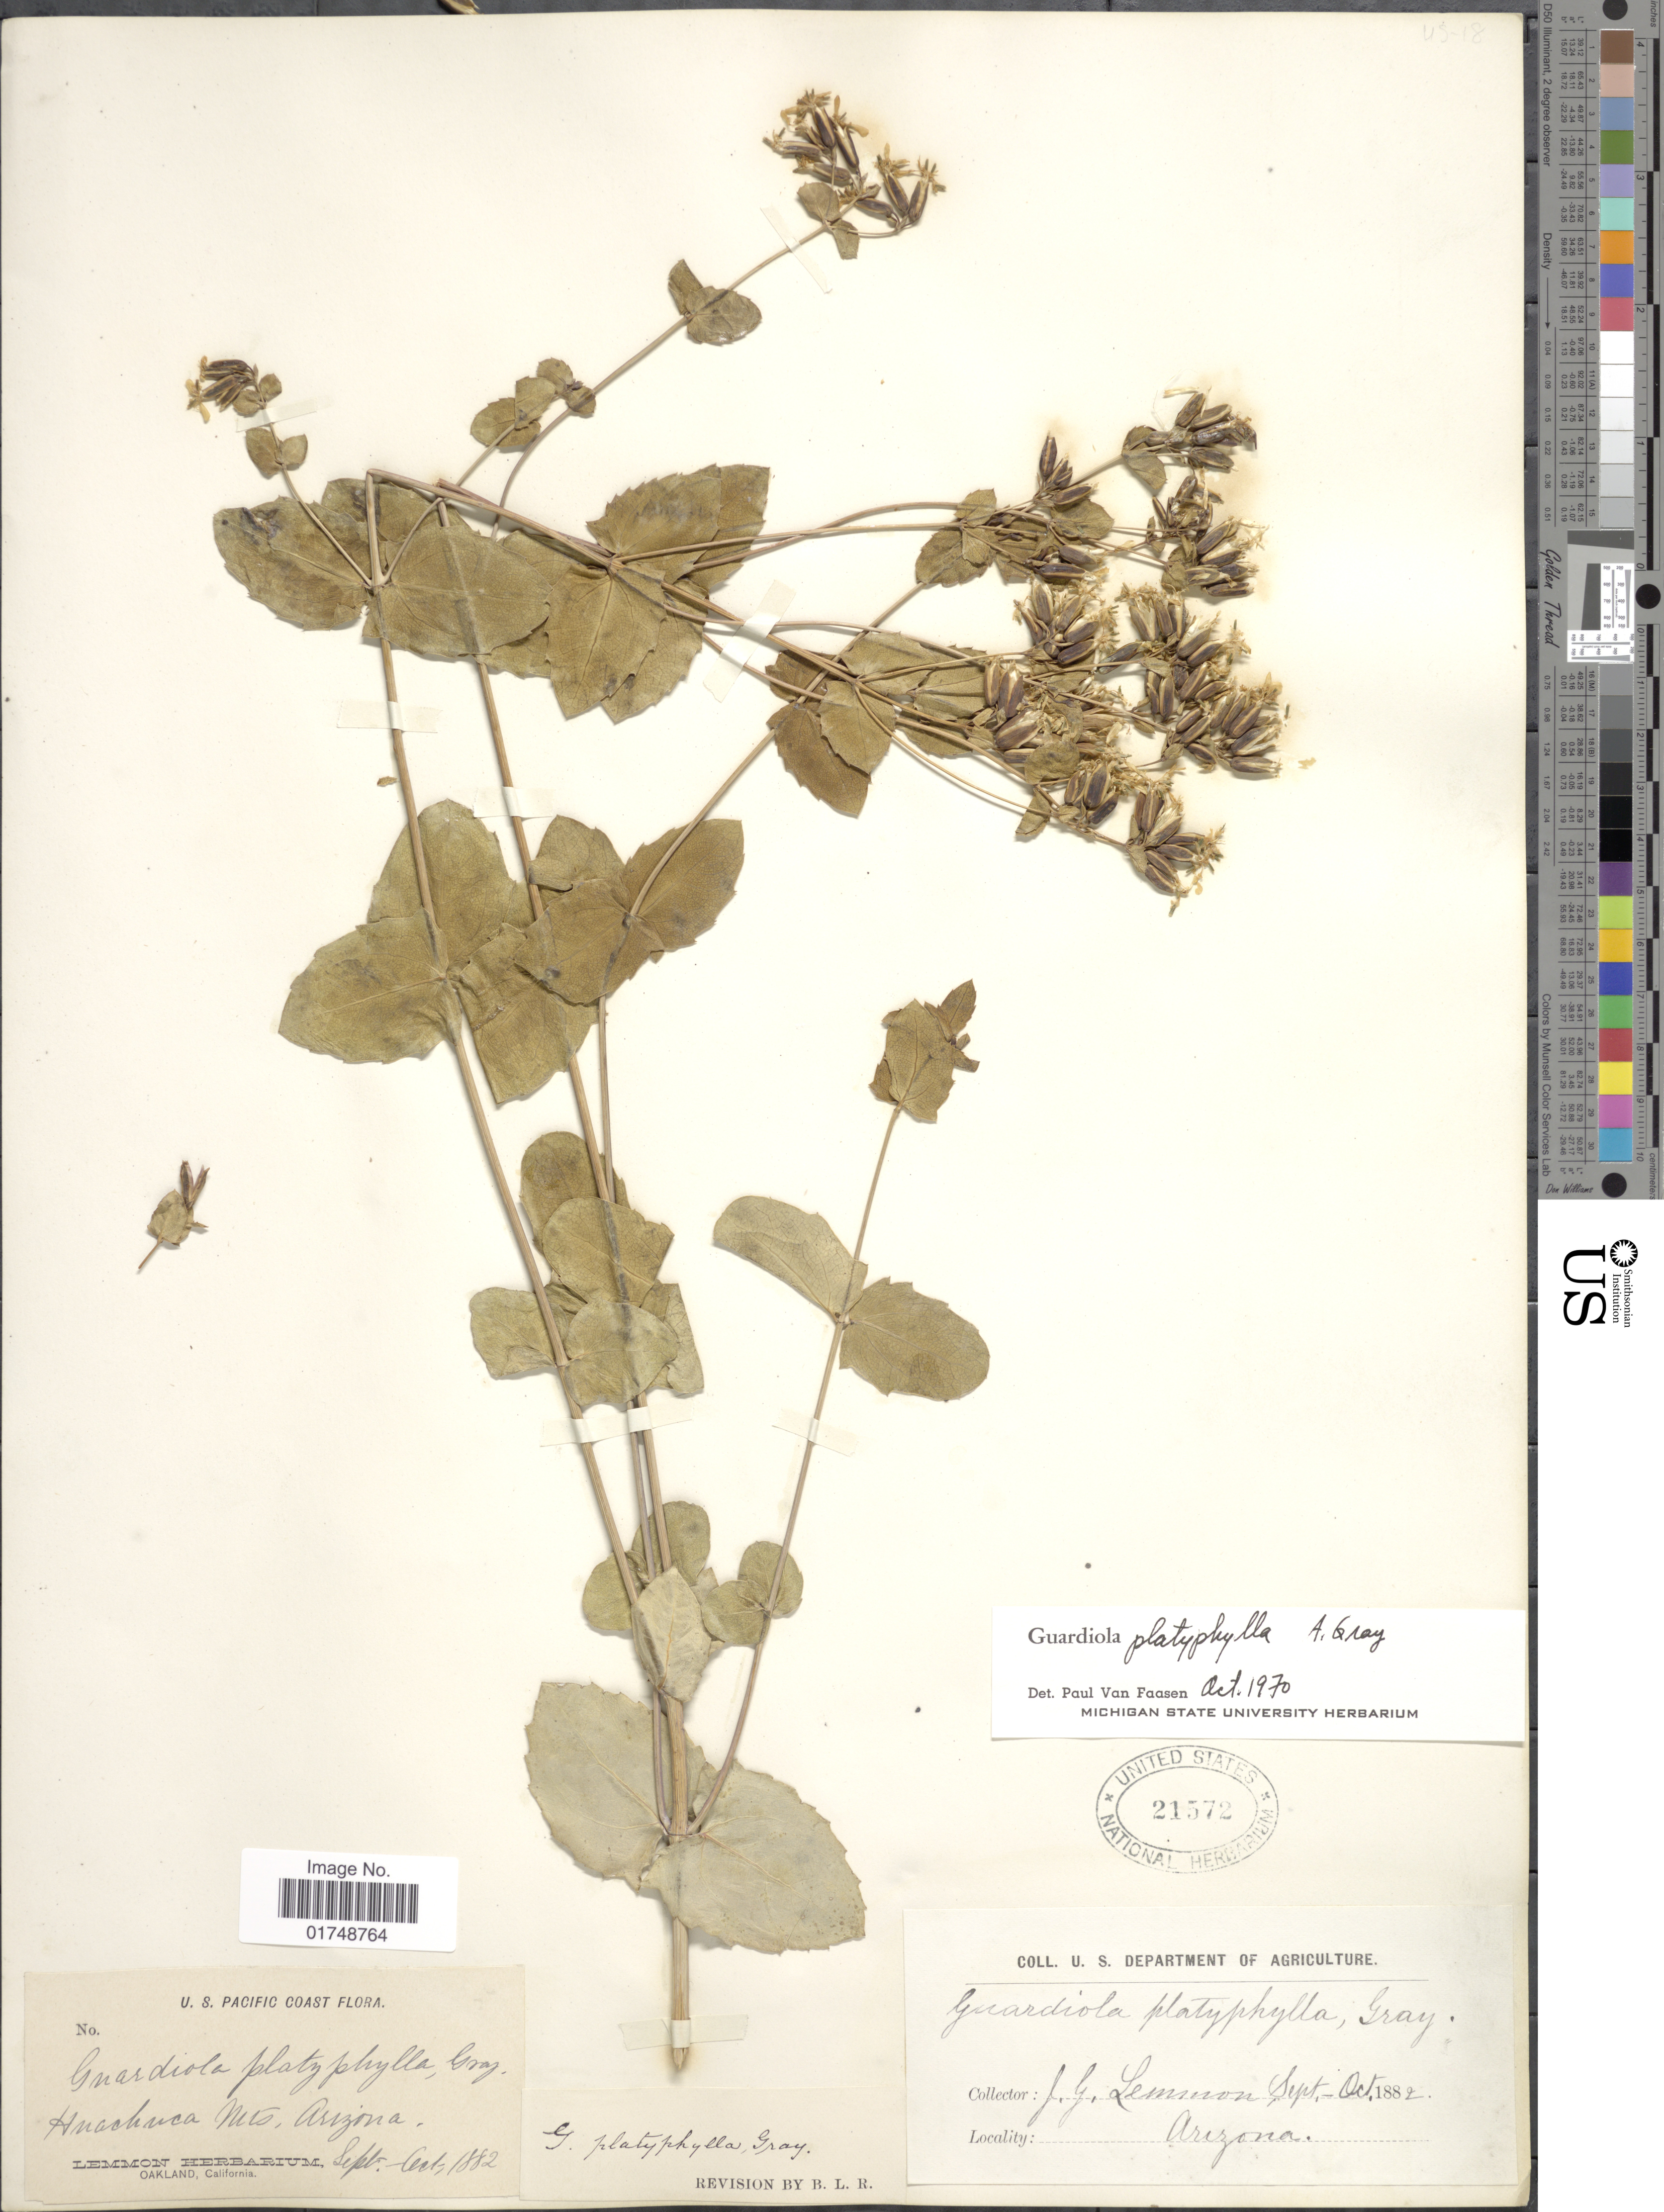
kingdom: Plantae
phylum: Tracheophyta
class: Magnoliopsida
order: Asterales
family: Asteraceae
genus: Guardiola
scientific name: Guardiola platyphylla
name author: A. Gray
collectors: J. Lemmon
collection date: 1882-09/1882-10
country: United States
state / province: Arizona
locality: Huachuca Mts. . U.S. Pacific Coast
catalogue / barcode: US 21572